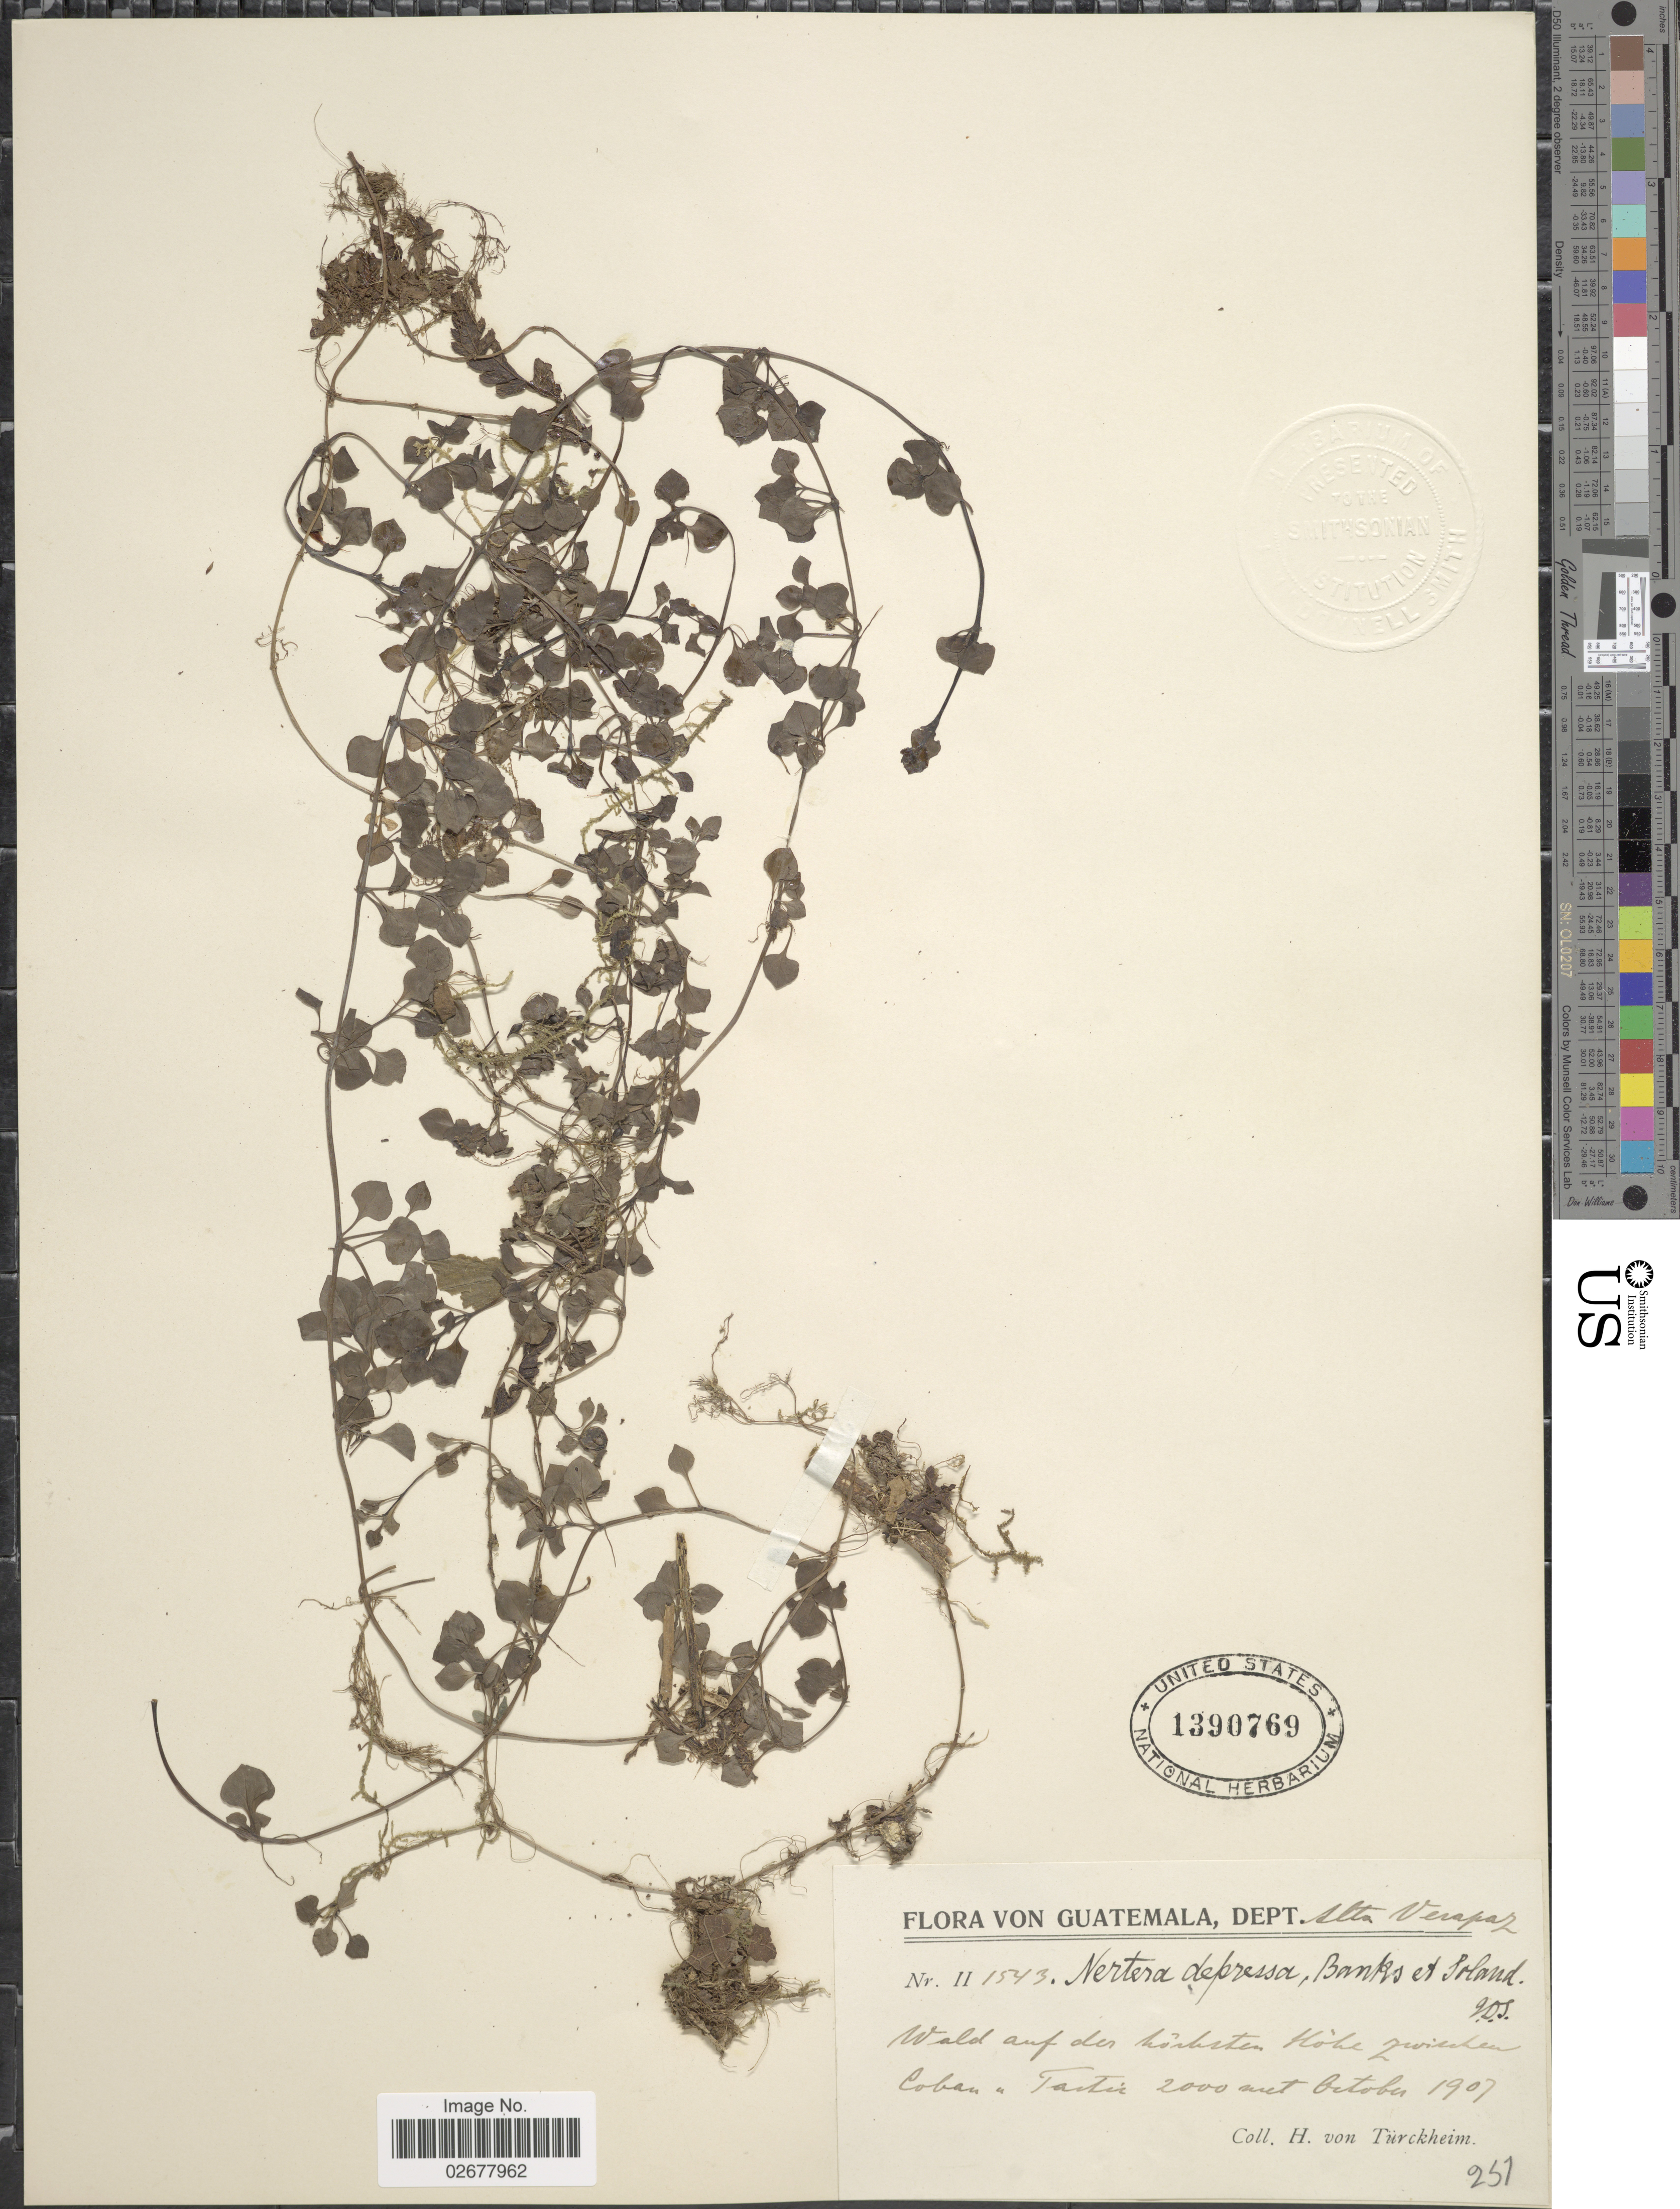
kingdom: Plantae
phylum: Tracheophyta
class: Magnoliopsida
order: Gentianales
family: Rubiaceae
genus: Nertera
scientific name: Nertera depressa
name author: Banks & Sol. ex Gaertn.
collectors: H. von Türckheim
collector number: II 1543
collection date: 1907-10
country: Guatemala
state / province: Alta Verapaz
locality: Coban, Tactic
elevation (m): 2000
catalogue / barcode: US 1390769